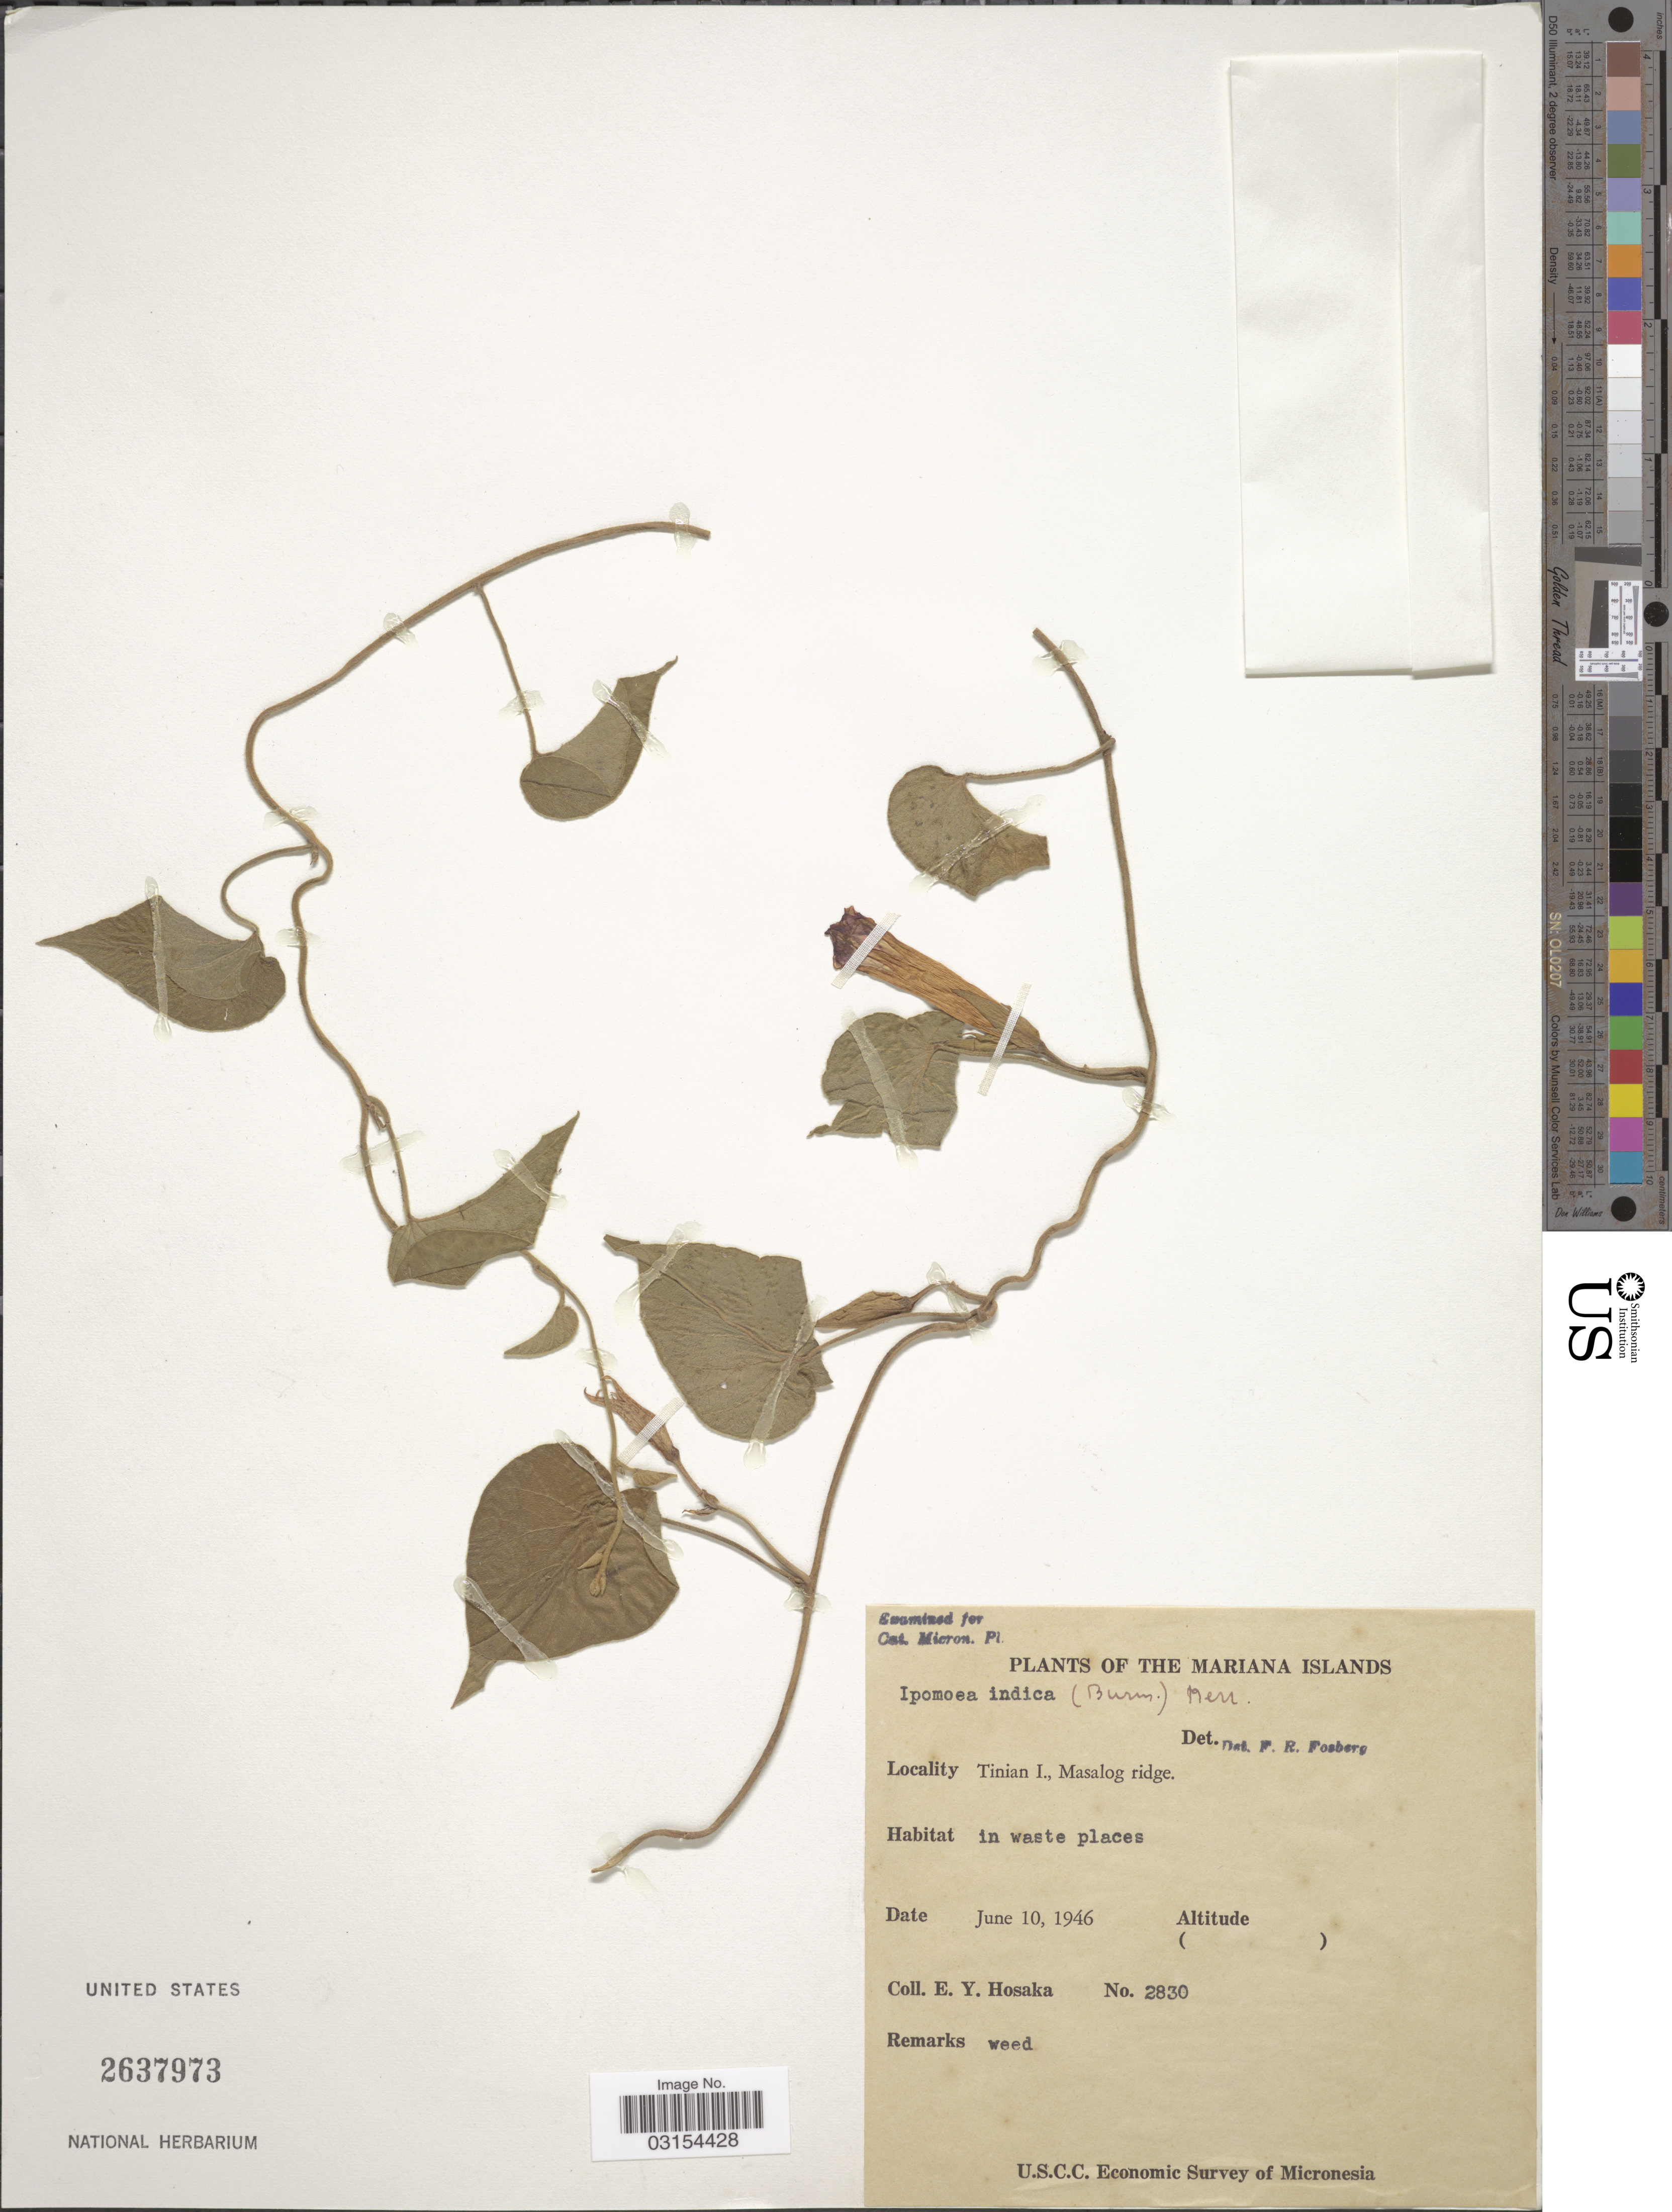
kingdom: Plantae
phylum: Tracheophyta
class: Magnoliopsida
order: Solanales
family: Convolvulaceae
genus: Ipomoea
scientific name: Ipomoea indica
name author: (Burm.) Merr.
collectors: E. Y. Hosaka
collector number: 2830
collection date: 1946-06-10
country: Northern Mariana Islands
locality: The Mariana Islands. Tinian I., Masalog ridge.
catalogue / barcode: US 2637973